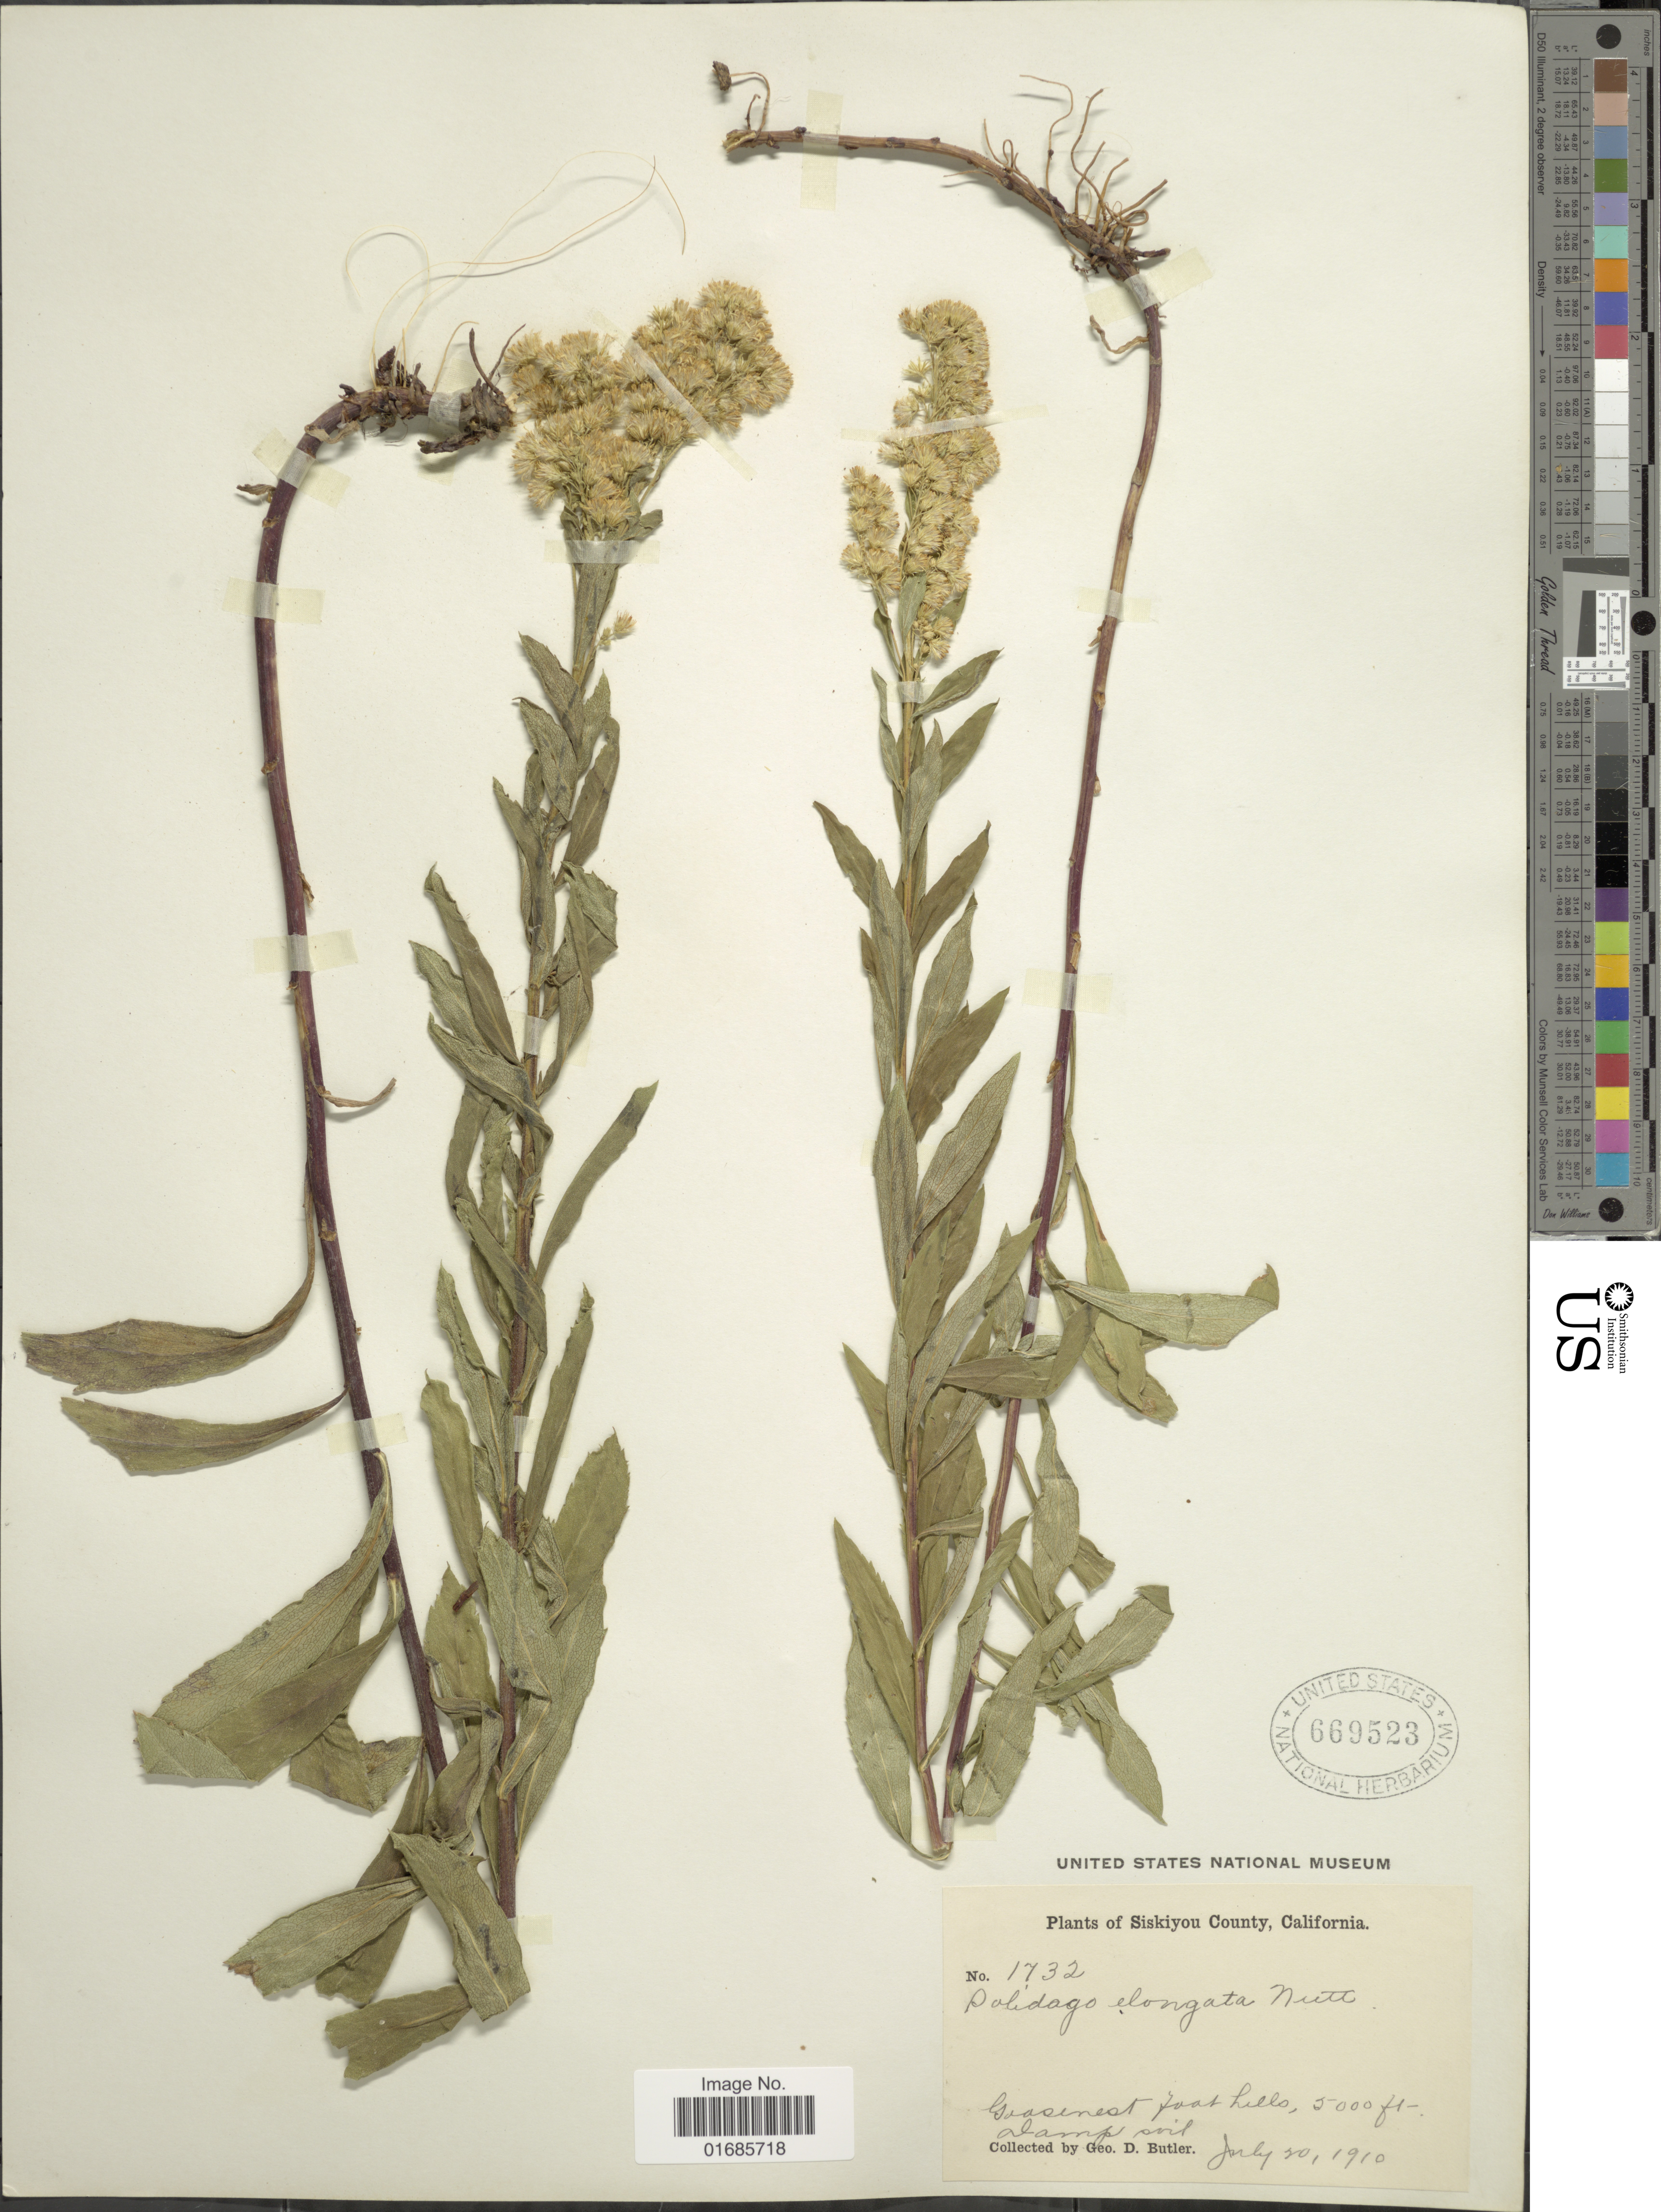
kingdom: Plantae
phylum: Tracheophyta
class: Magnoliopsida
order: Asterales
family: Asteraceae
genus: Solidago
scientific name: Solidago canadensis var. salebrosa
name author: (Piper) M.E. Jones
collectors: G. D. Butler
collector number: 1732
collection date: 1910-07-20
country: United States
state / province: California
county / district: Siskiyou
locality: Siskiyou County, Goosenest foot hills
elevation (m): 1524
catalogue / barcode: US 669523